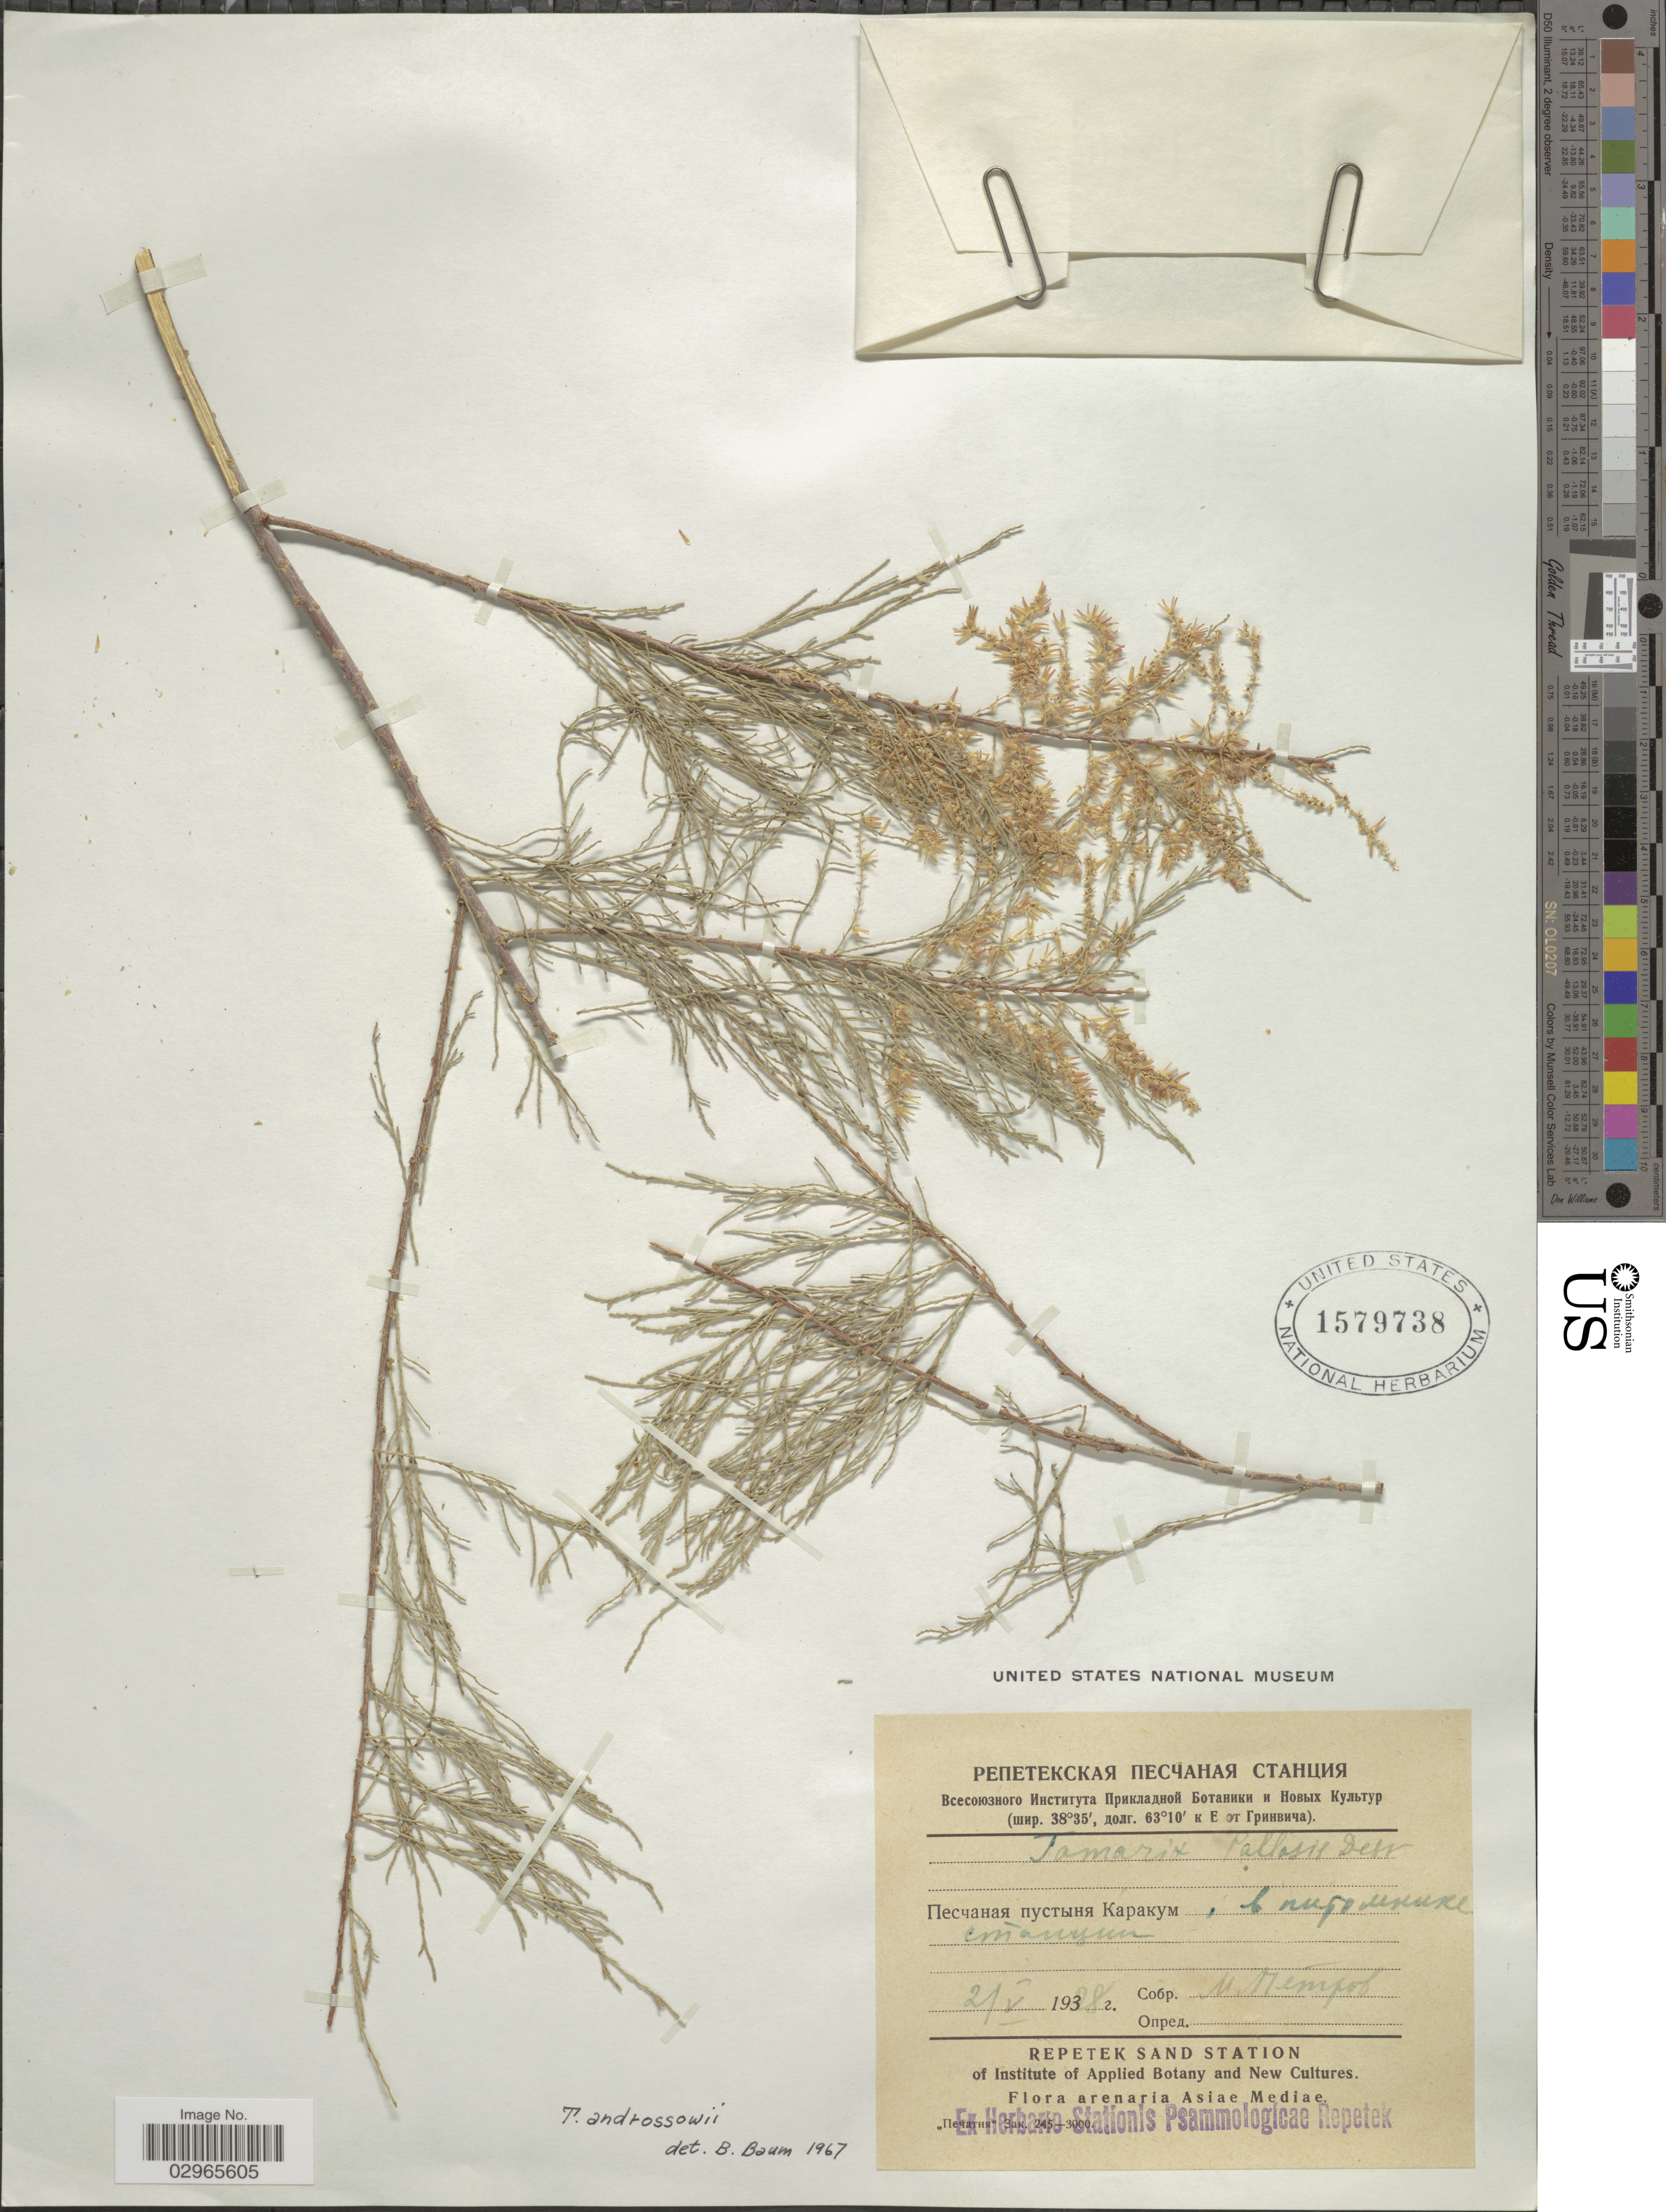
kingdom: Plantae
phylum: Tracheophyta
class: Magnoliopsida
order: Caryophyllales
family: Tamaricaceae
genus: Tamarix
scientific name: Tamarix androssowii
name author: Litv.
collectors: M. Petrov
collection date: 1928-05-02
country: Turkmenistan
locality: Repetek Station, Karakum Desert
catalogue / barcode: US 1579738